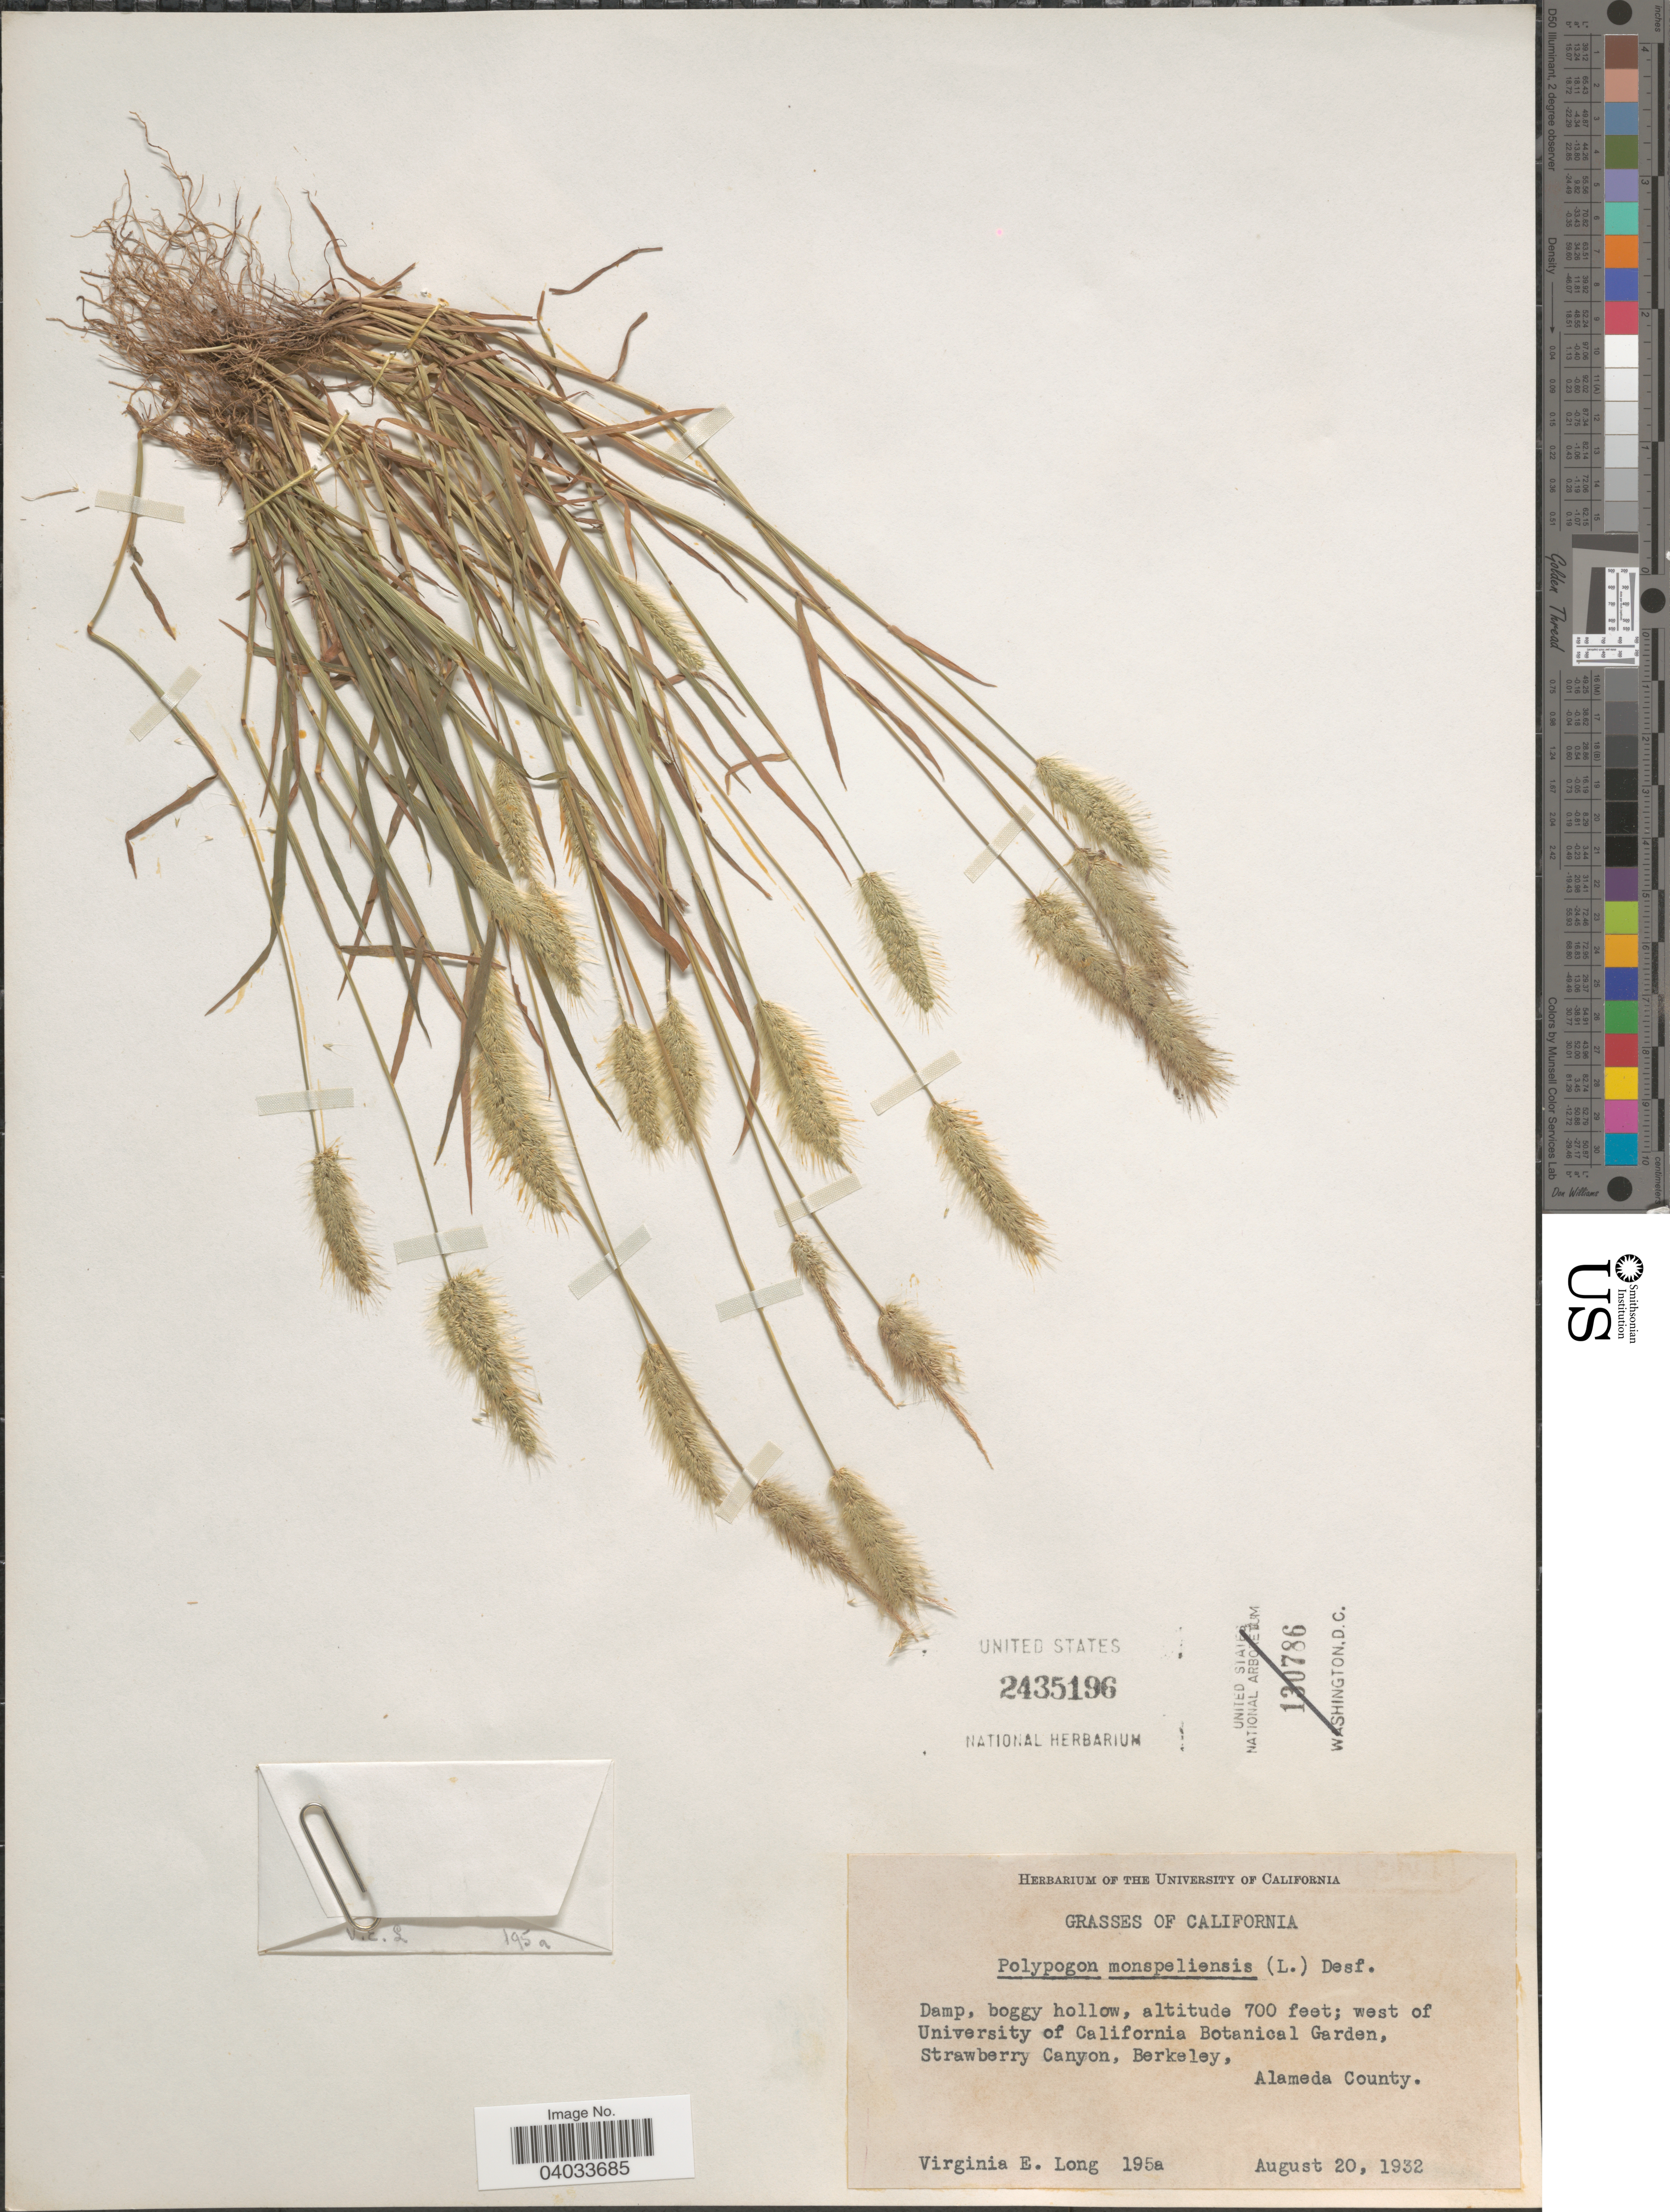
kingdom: Plantae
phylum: Tracheophyta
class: Liliopsida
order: Poales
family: Poaceae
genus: Polypogon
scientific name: Polypogon monspeliensis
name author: (L.) Desf.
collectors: V. Long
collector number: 195a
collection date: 1932-08-20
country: United States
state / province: California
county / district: Alameda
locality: Damp, boggy hollow, west of University of California Botanical Garden, Strawberry Canyon, Berkeley, Alameda County.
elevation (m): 213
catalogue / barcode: US 2435196